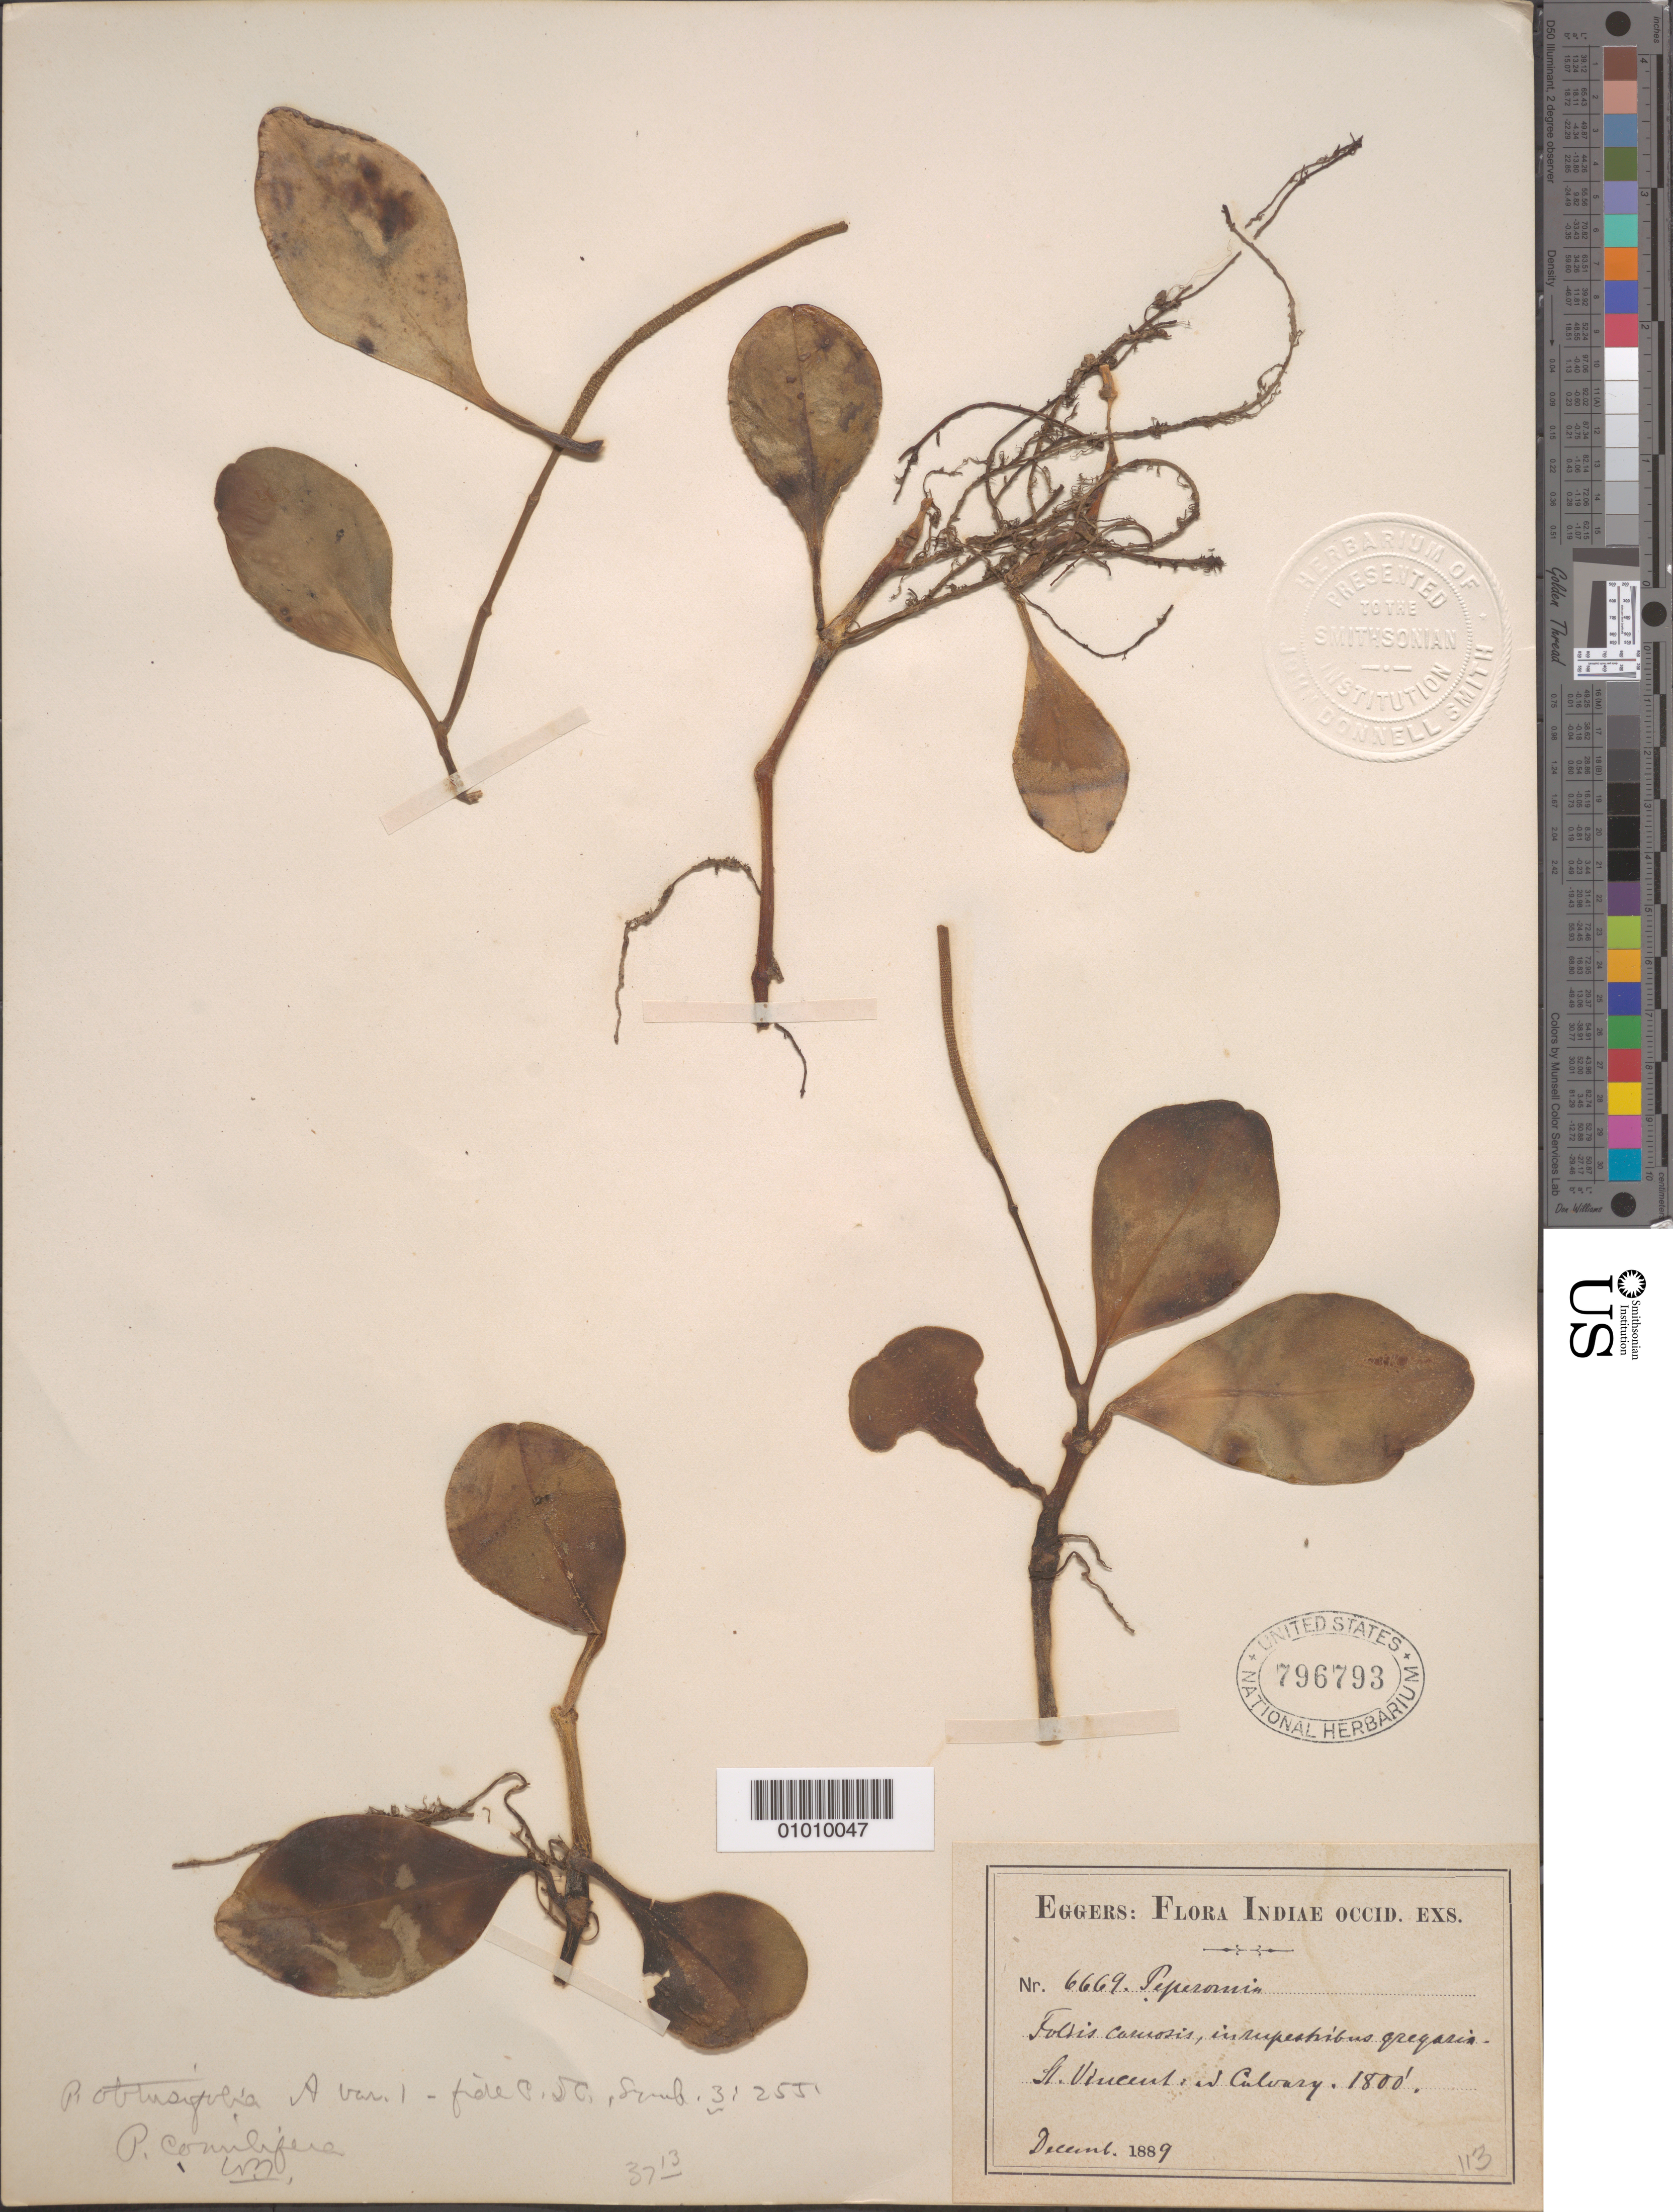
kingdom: Plantae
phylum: Tracheophyta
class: Magnoliopsida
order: Piperales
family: Piperaceae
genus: Peperomia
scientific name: Peperomia conulifera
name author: Trel. ex Stehlé & Quentin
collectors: H. F. A. von Eggers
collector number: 6669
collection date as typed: Dec 1889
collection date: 1889-12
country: St. Vincent - Grenadines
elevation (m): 549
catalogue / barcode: US 796793